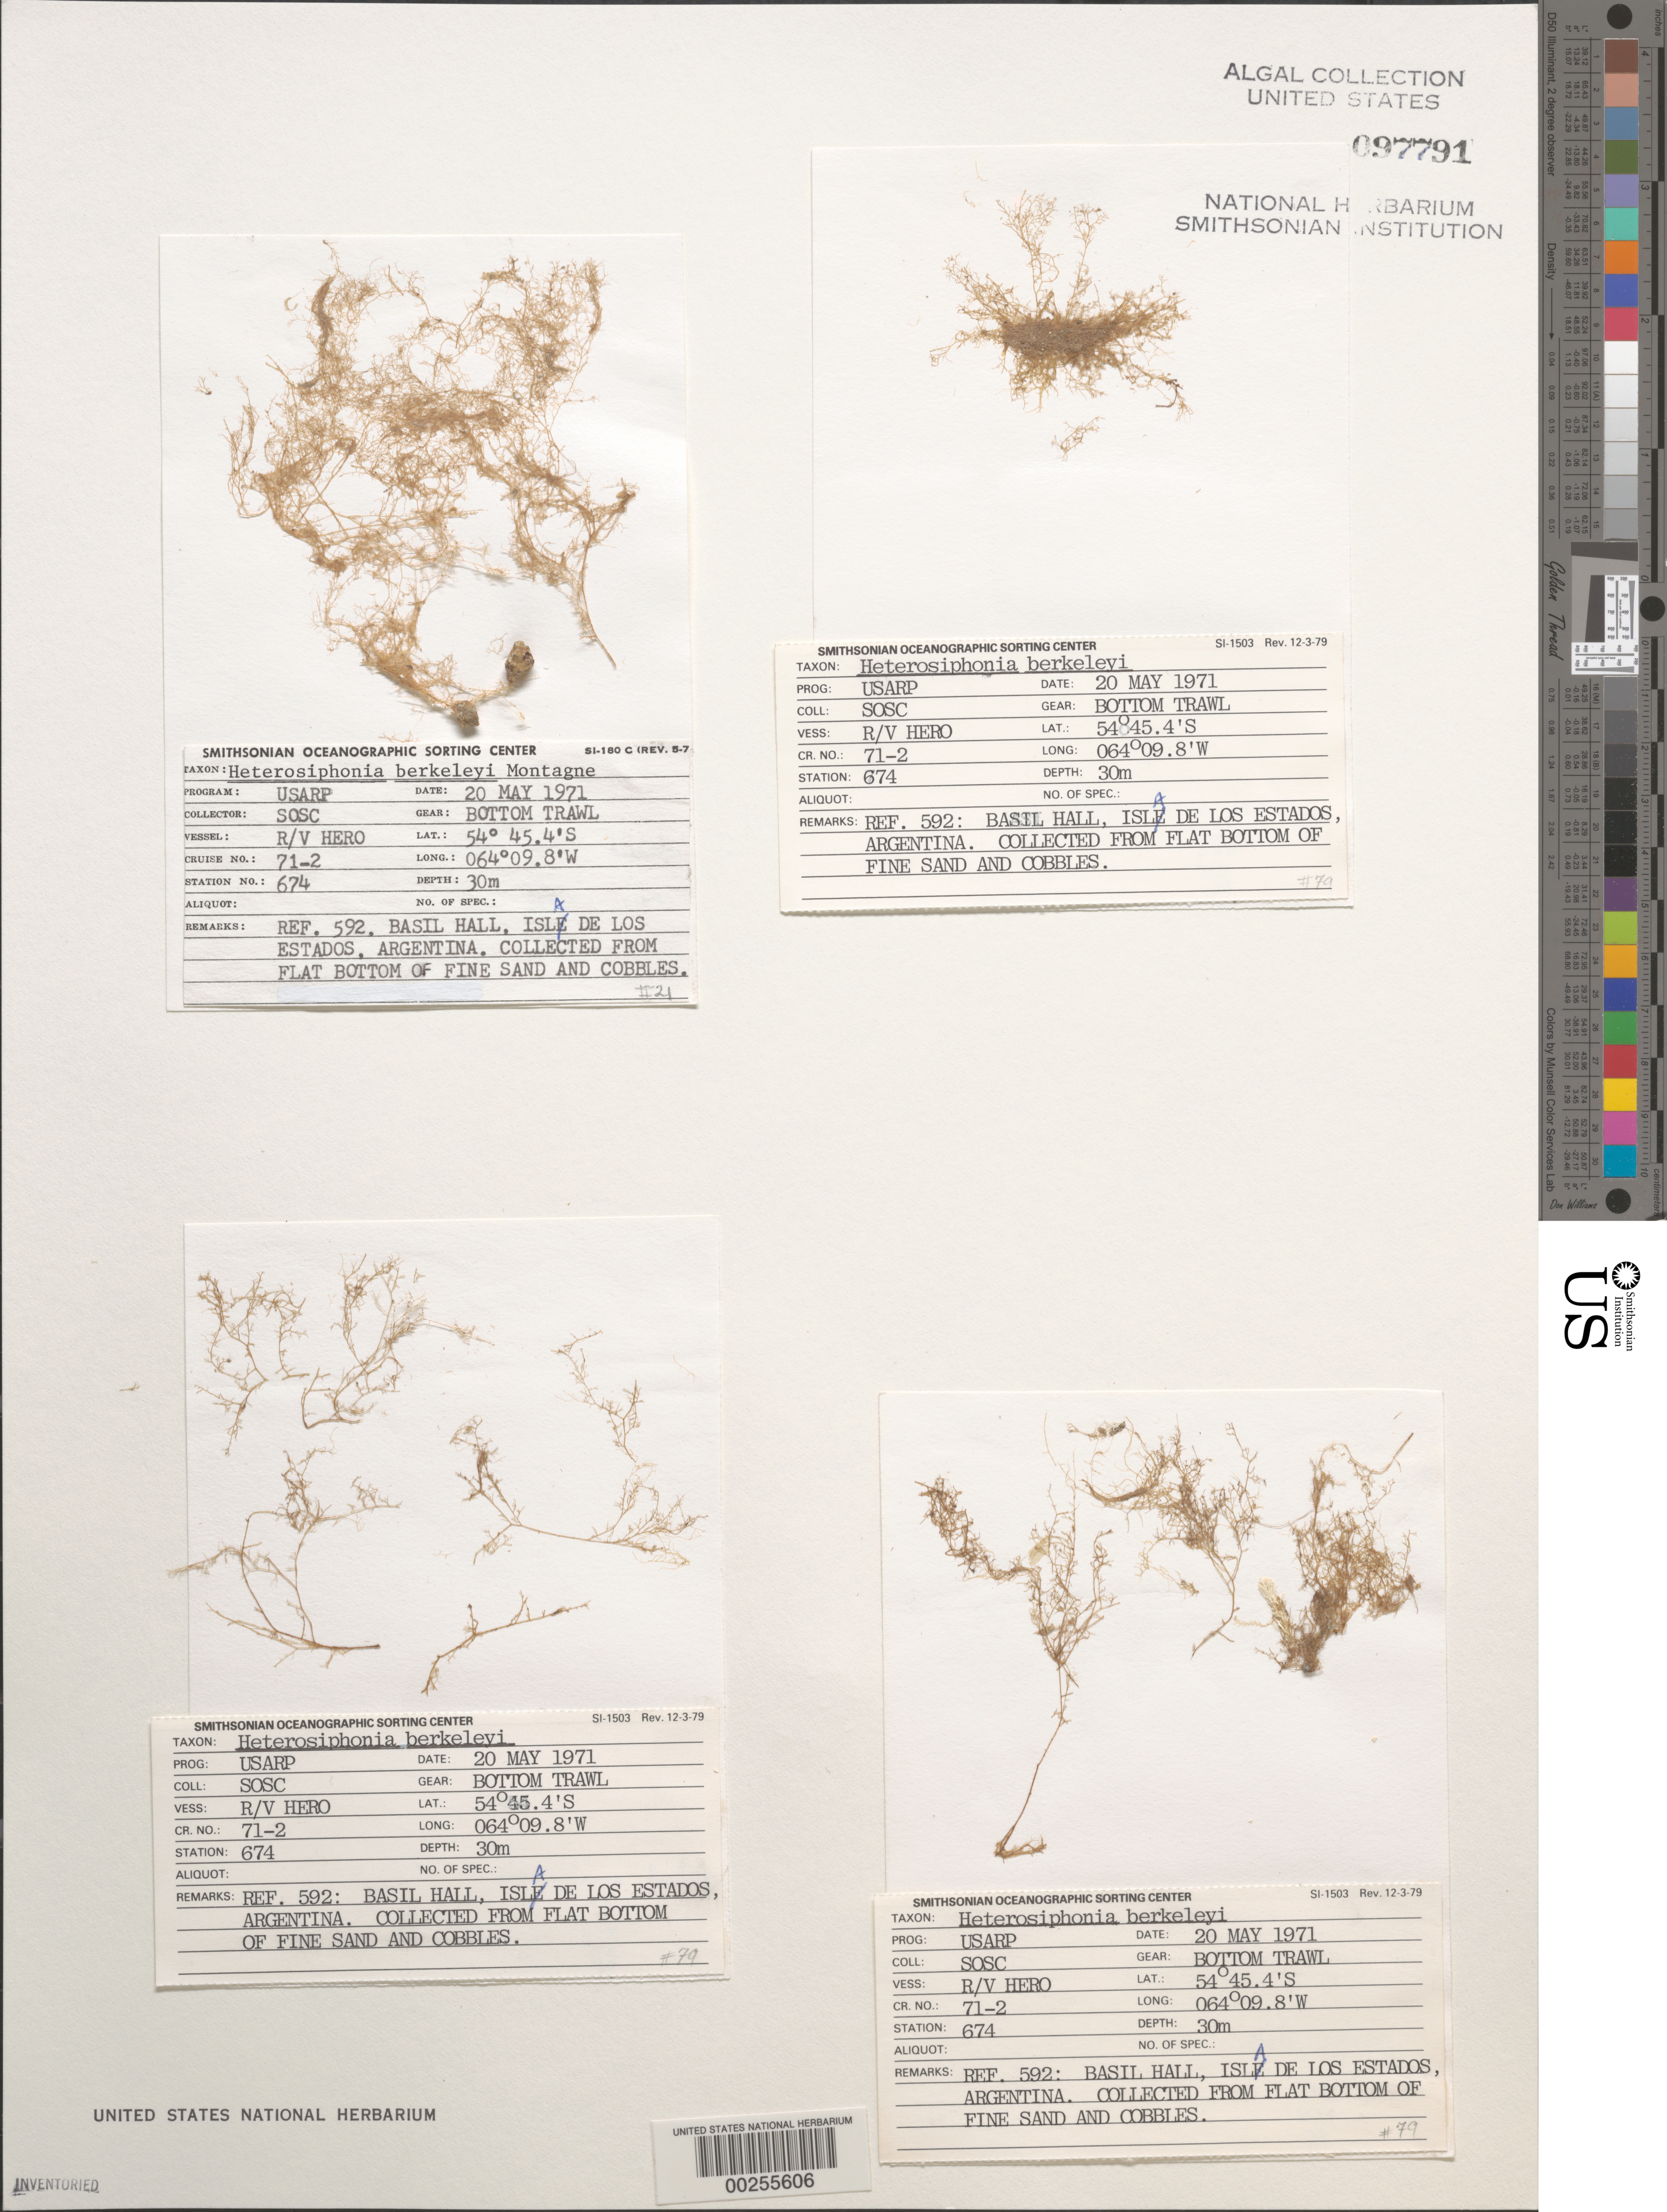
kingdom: Plantae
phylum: Rhodophyta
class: Florideophyceae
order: Ceramiales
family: Dasyaceae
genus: Heterosiphonia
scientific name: Heterosiphonia berkeleyi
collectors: SOSC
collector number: Station 674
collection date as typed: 20 May 1971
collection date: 1971-05-20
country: Argentina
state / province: Tierra del Fuego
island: Isla de los Estados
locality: Basil Hall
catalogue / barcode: US 97791